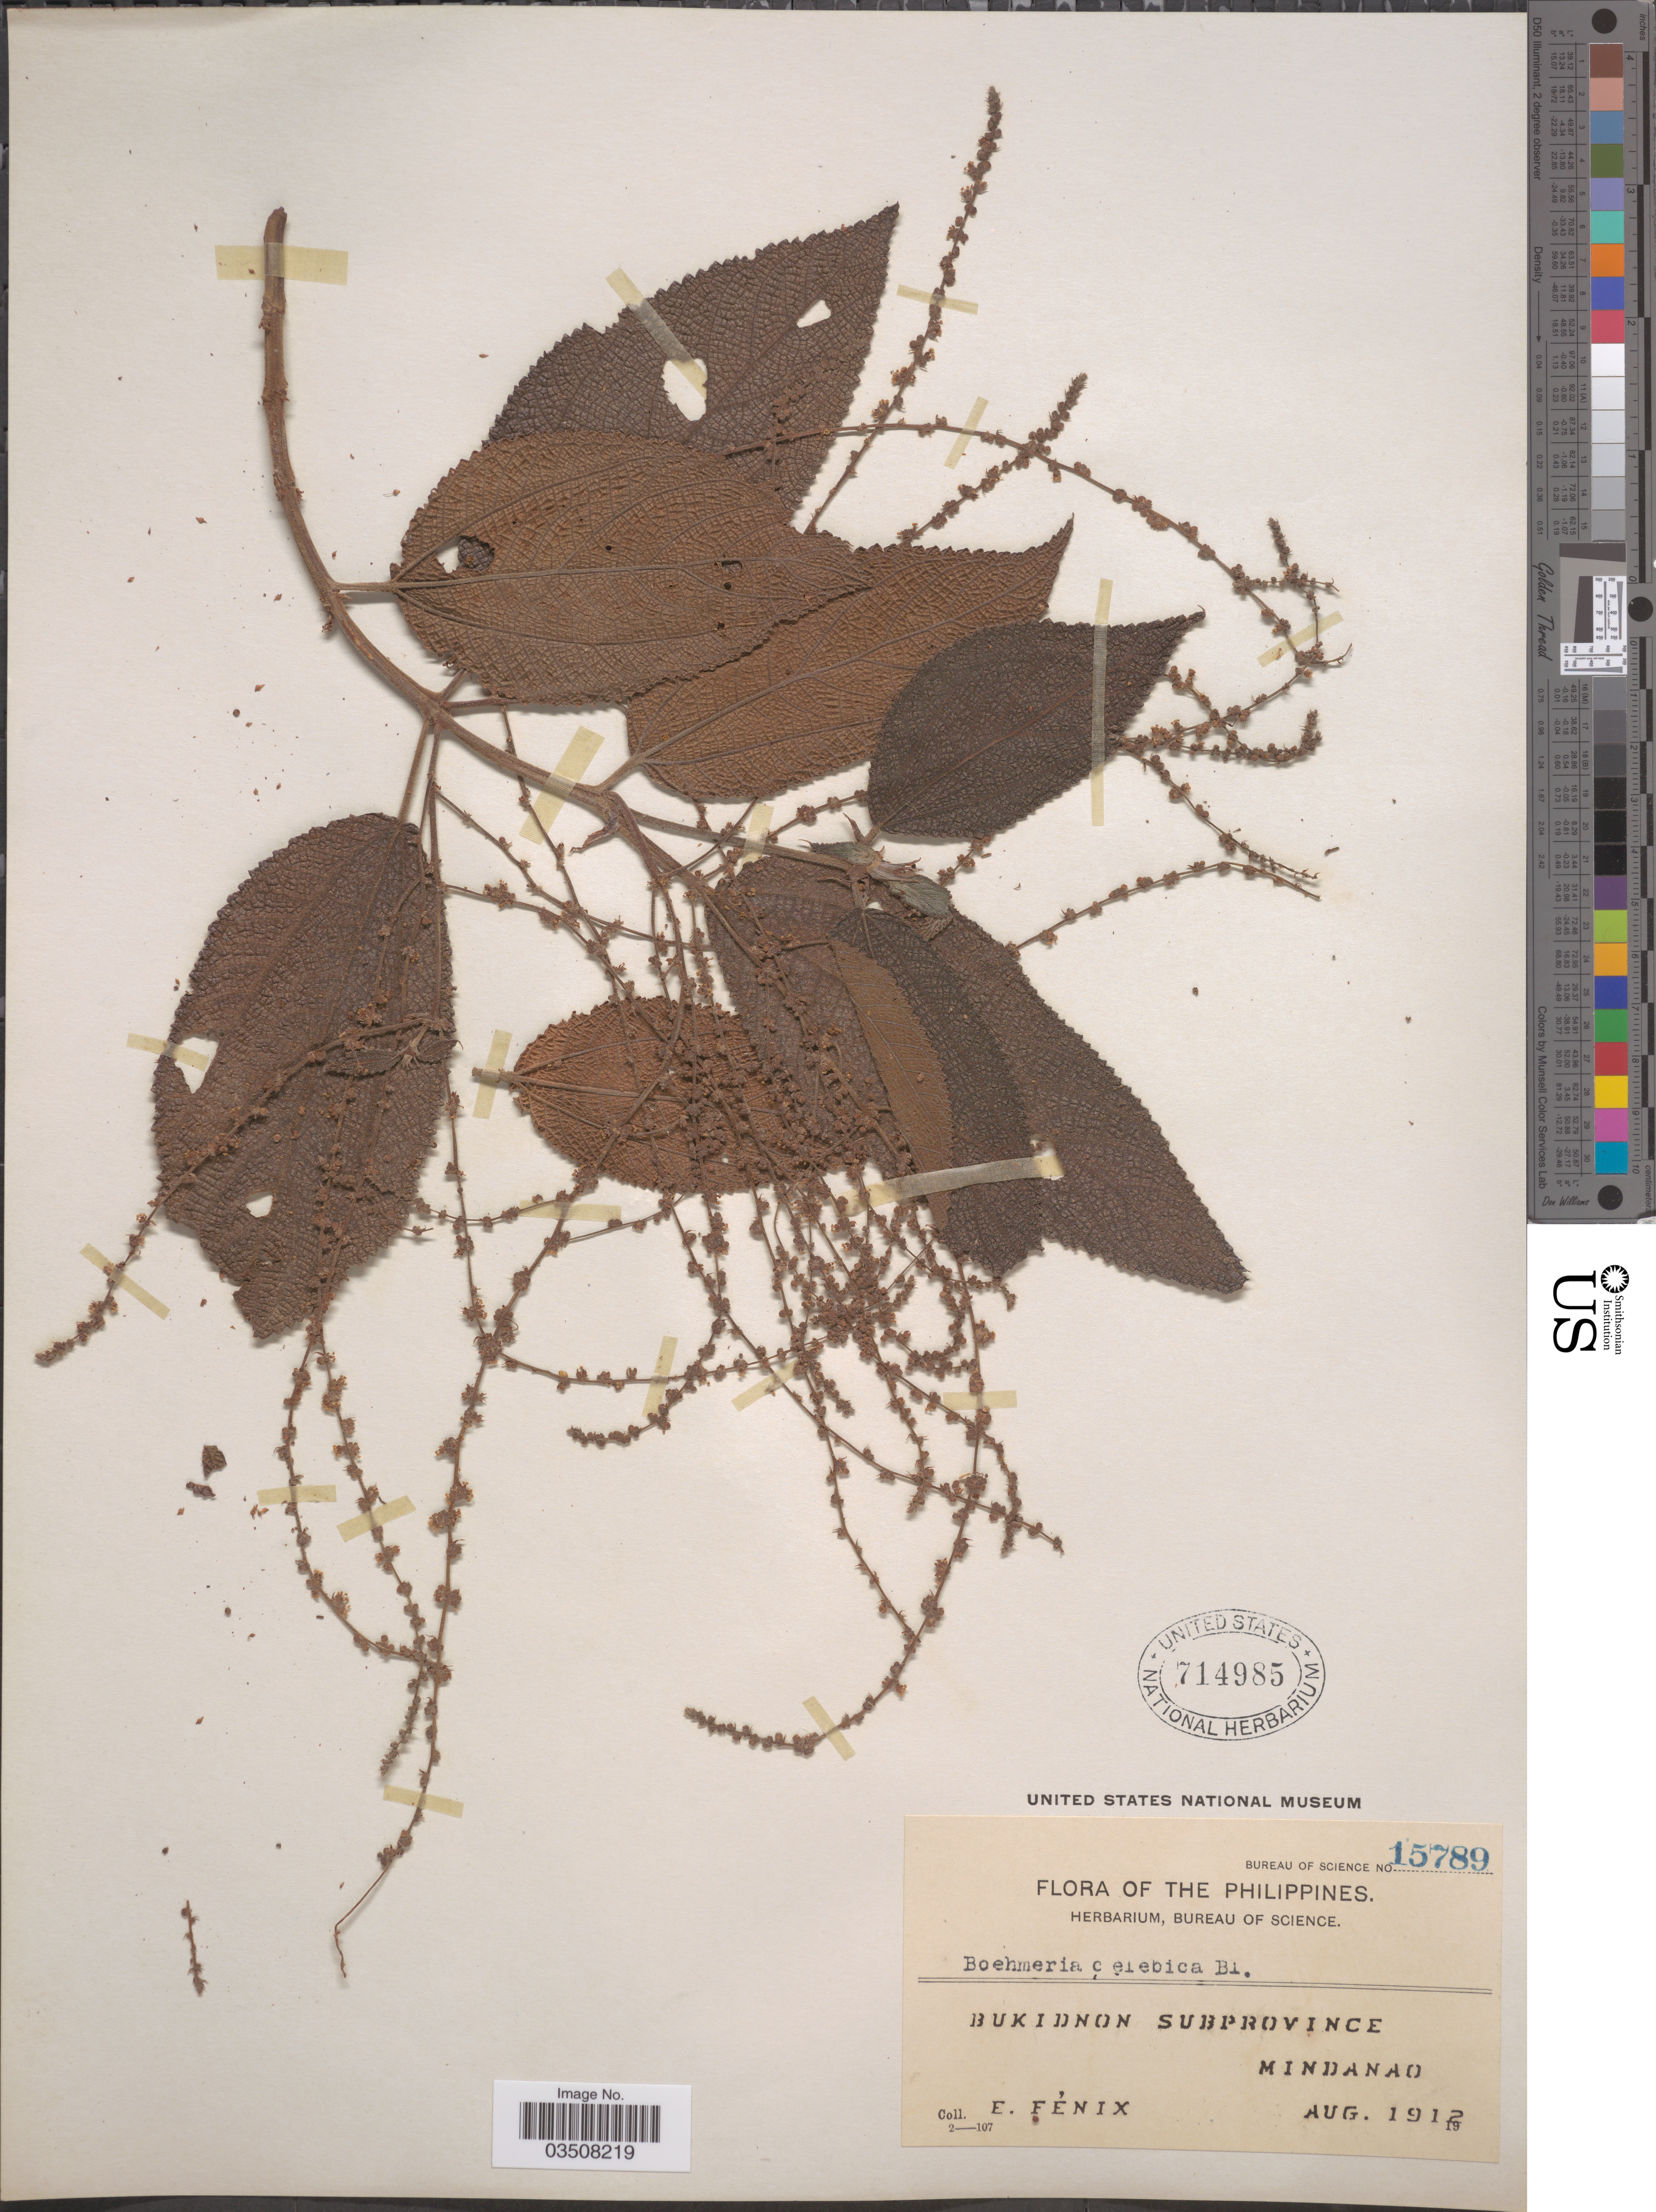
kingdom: Plantae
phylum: Tracheophyta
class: Magnoliopsida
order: Rosales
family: Urticaceae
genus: Boehmeria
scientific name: Boehmeria celebica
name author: Blume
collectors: E. Fénix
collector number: Bureau of Science 15789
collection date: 1912-08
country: Philippines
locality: Bukidnon Subprovince, Mindanao.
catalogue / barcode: US 714985